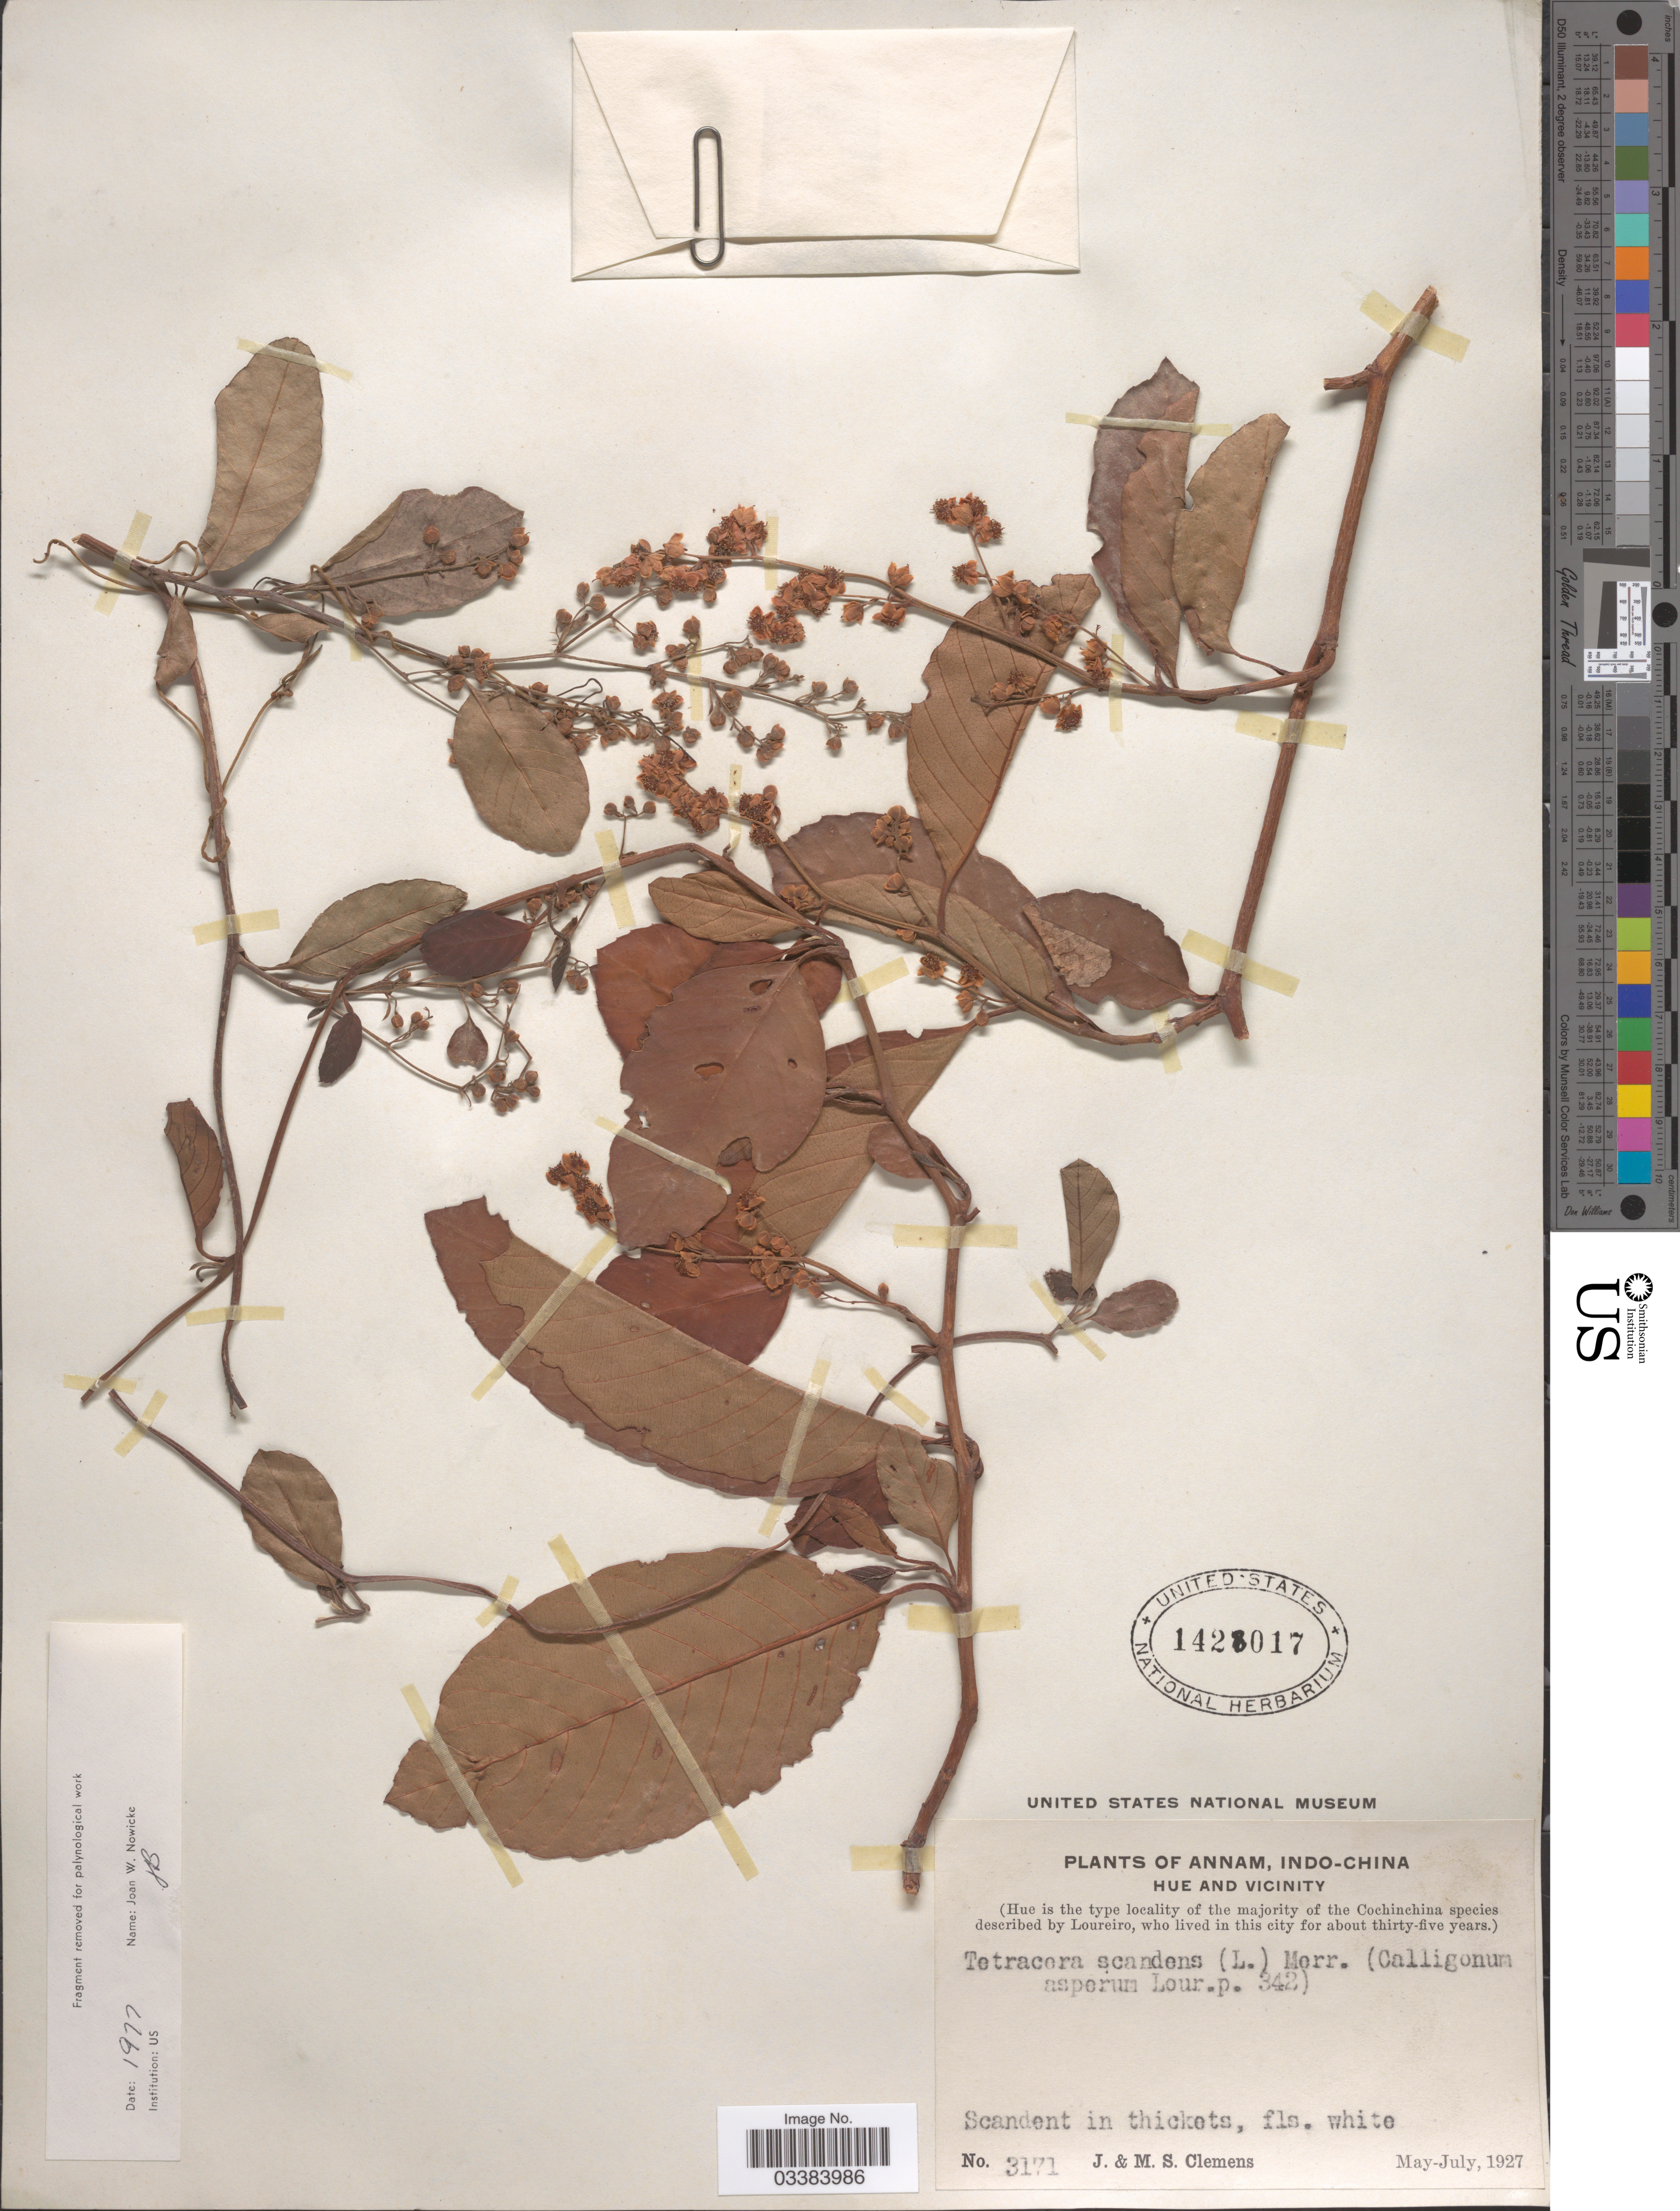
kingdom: Plantae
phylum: Tracheophyta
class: Magnoliopsida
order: Dilleniales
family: Dilleniaceae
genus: Tetracera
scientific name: Tetracera scandens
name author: (L.) Merr.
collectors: J. Clemens & M. S. Clemens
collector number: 3171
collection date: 1927-05/1927-07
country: Vietnam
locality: Annam, Indo-China. Hue and vicinity (Hue is the type locality of the majority of the Cochinchina species). [unsure placement]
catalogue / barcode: US 1428017